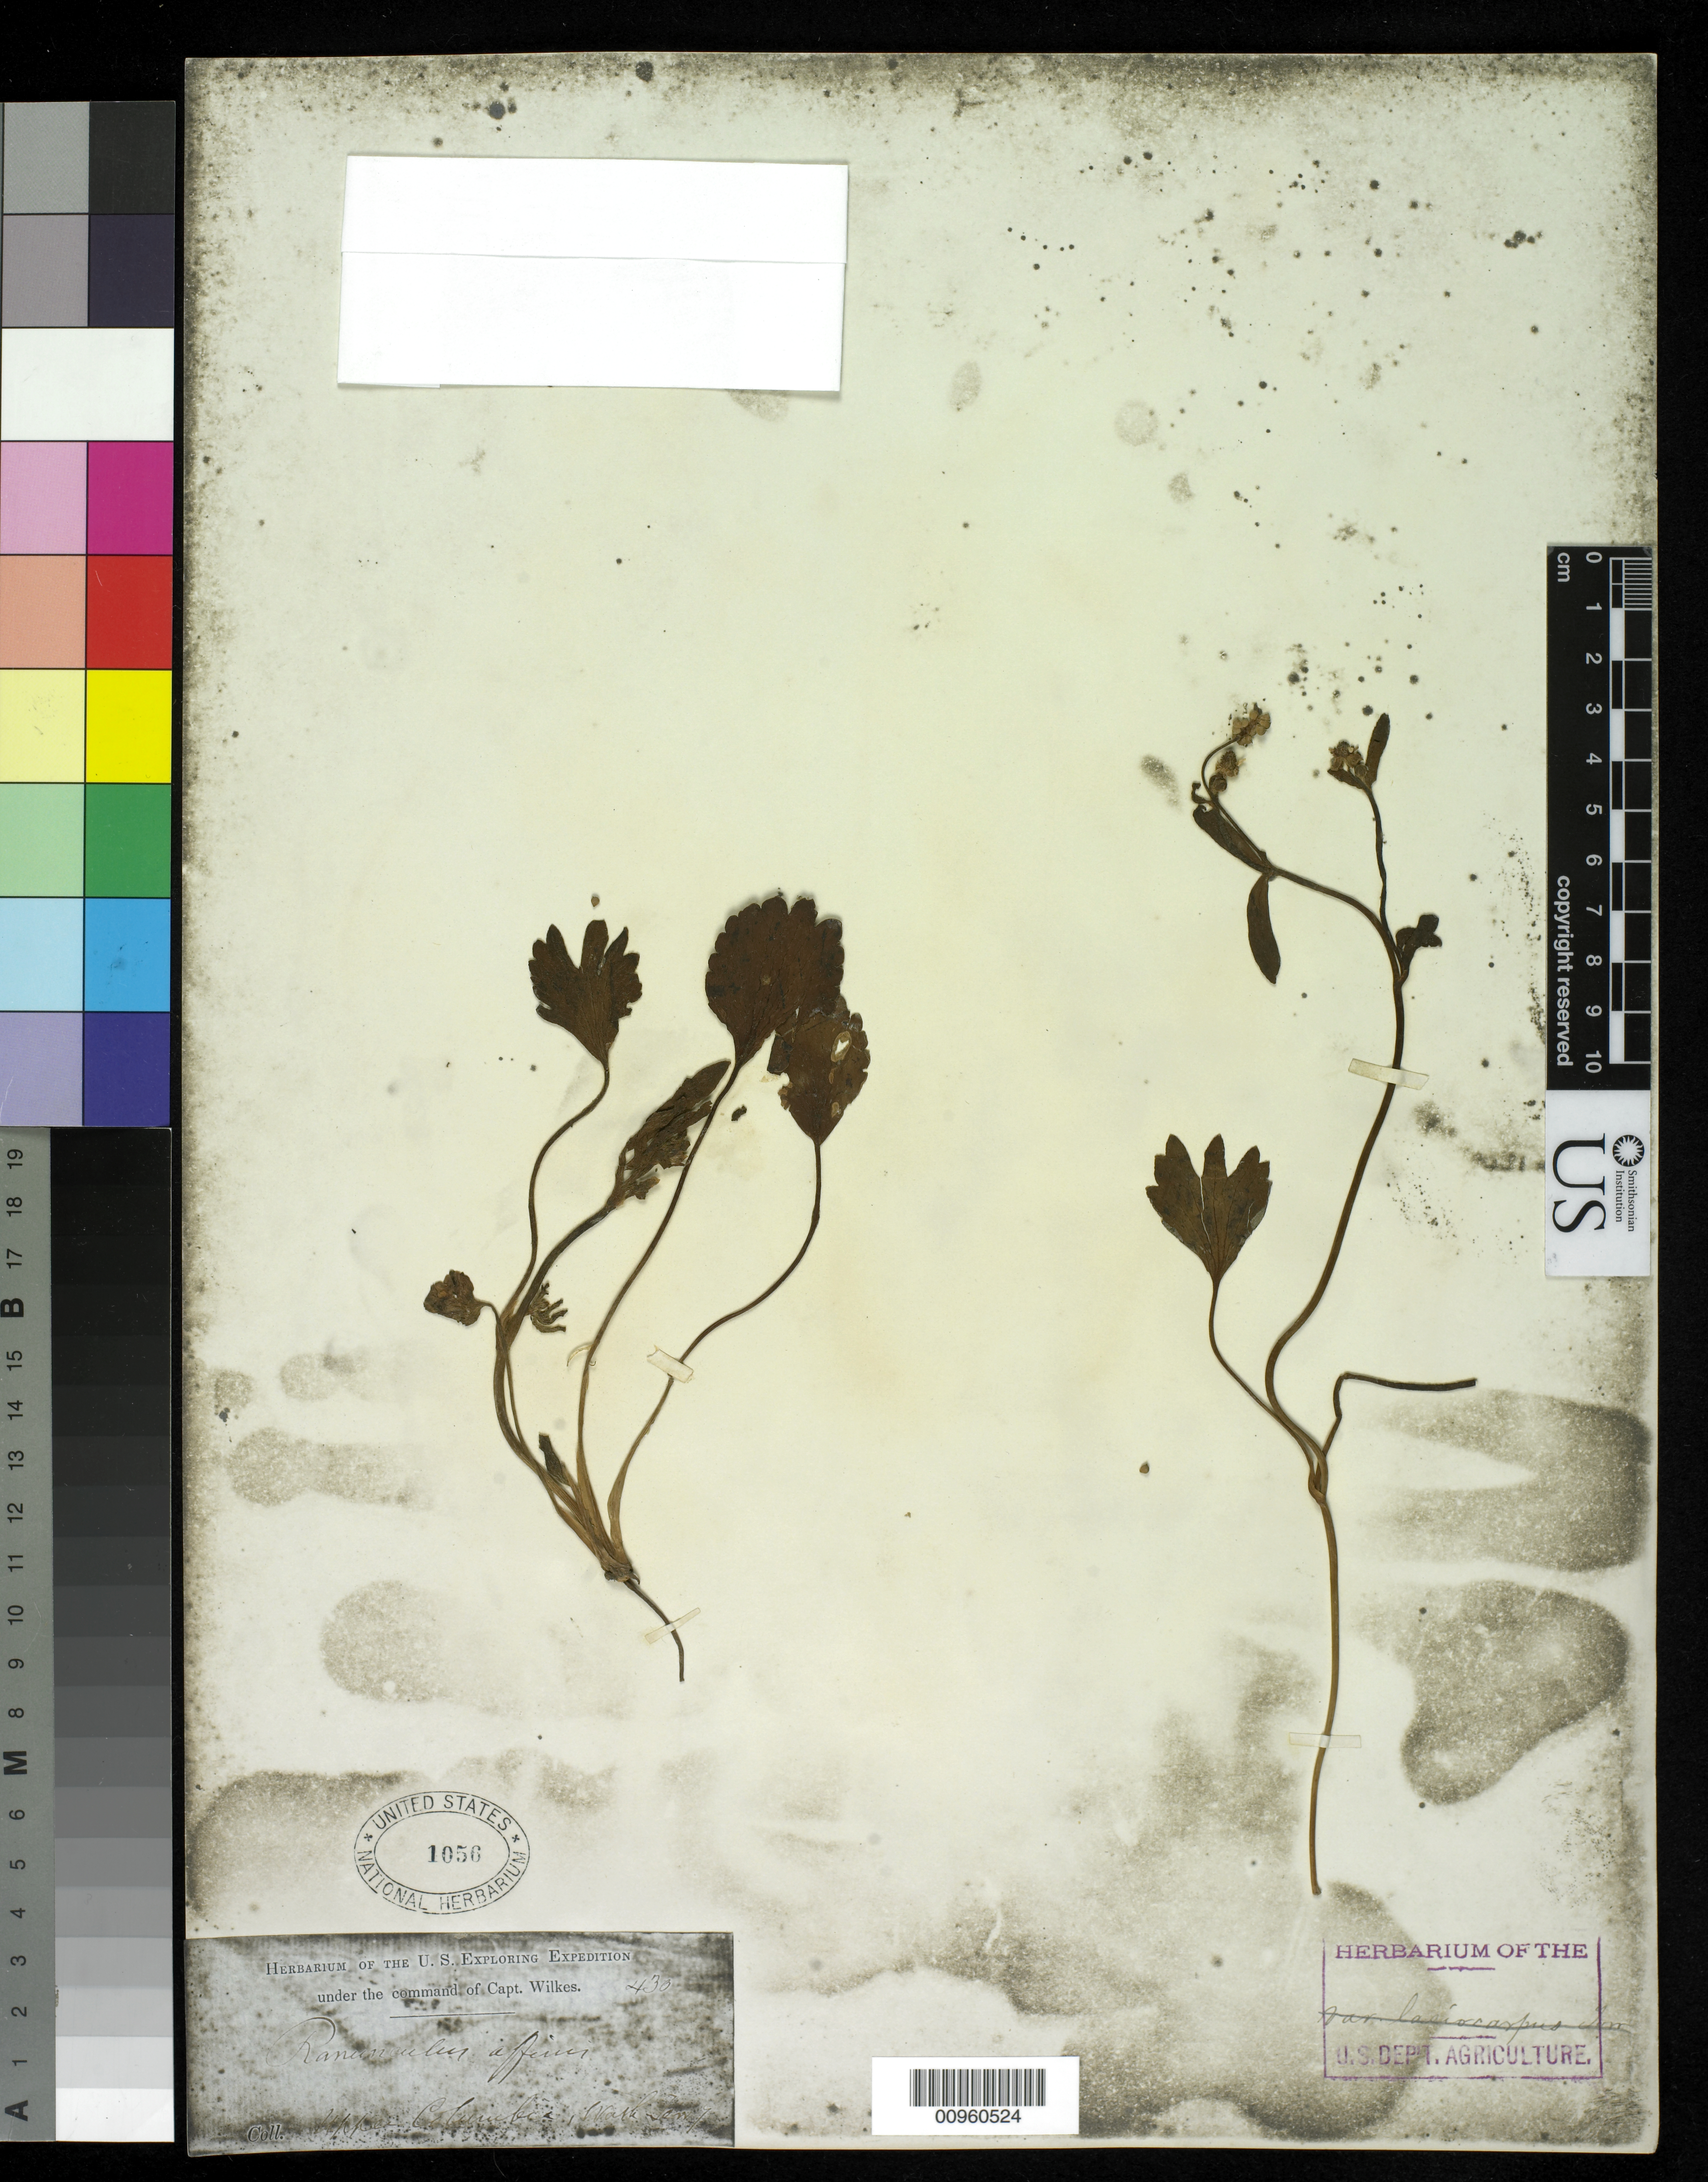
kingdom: Plantae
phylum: Tracheophyta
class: Magnoliopsida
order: Ranunculales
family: Ranunculaceae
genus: Ranunculus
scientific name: Ranunculus inamoenus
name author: Greene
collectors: Wilkes Explor. Exped.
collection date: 1838/1842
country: United States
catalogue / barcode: US 1056